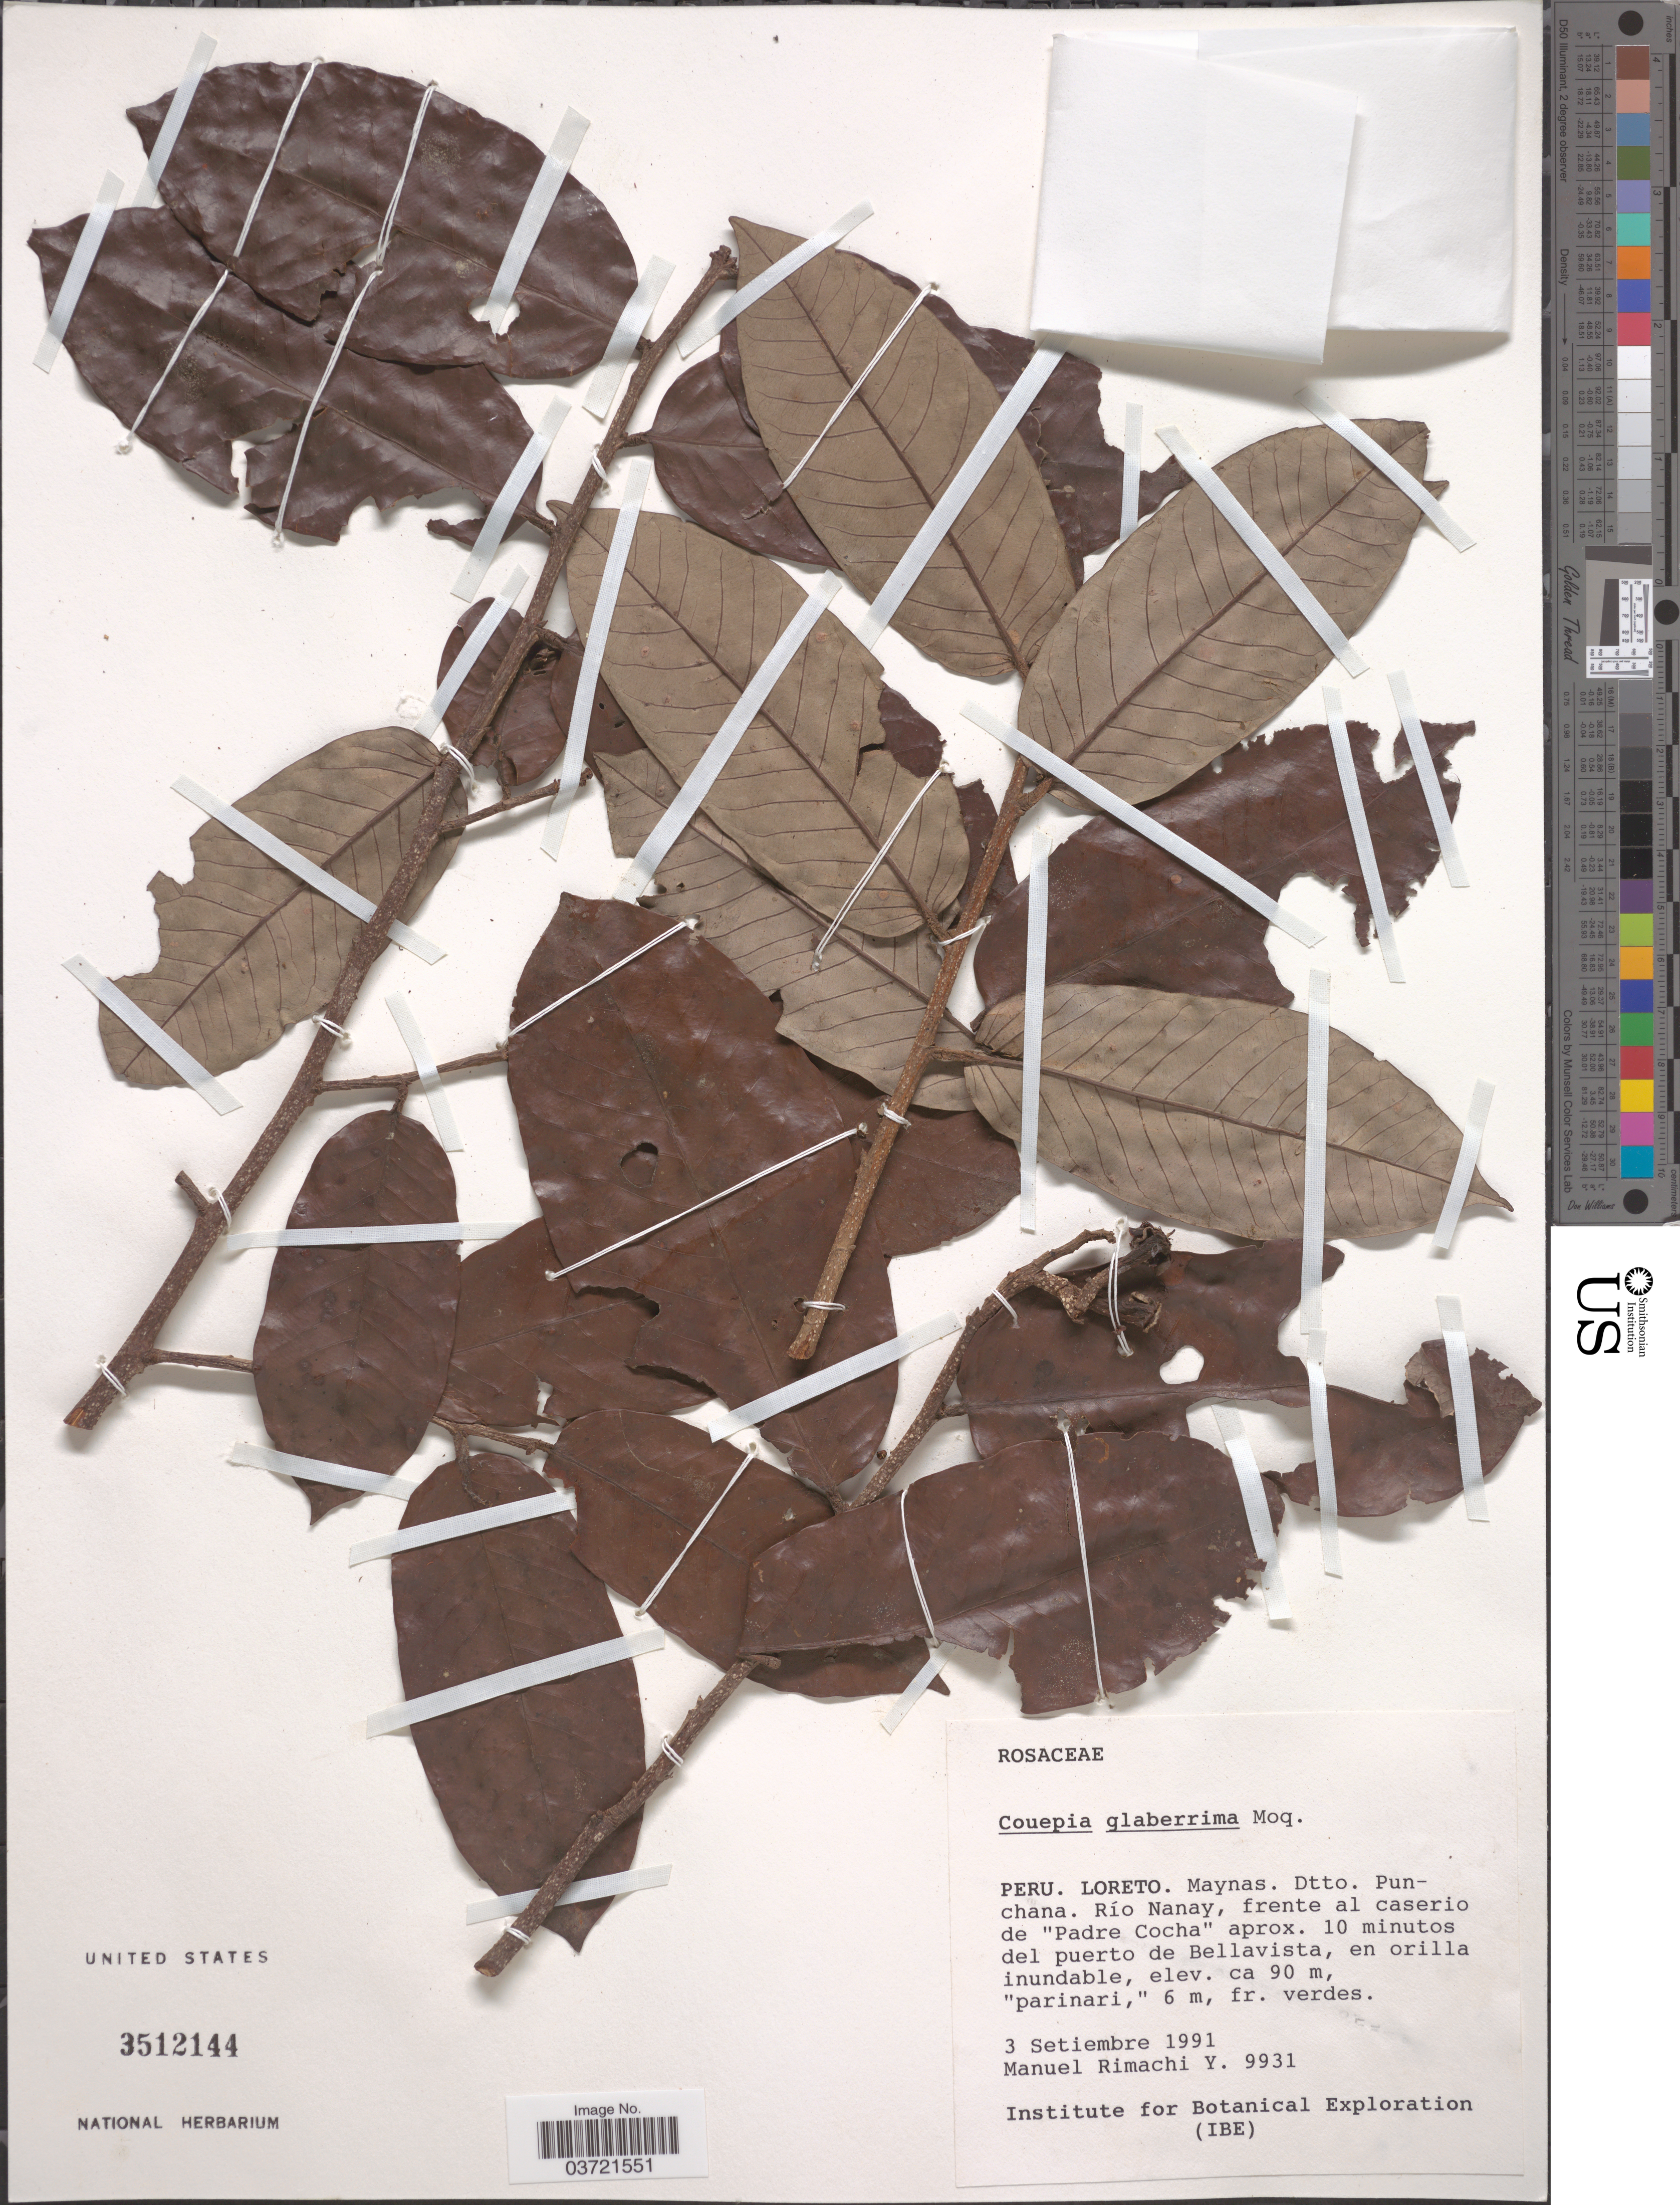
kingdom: Plantae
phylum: Tracheophyta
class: Magnoliopsida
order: Malpighiales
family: Chrysobalanaceae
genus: Couepia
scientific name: Couepia glaberrima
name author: Moq.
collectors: M. Rimachi Y.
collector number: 9931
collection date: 1991-09-03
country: Peru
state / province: Loreto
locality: Maynas. Dtto. Punchana. Río Nanay, frente al caserio de "Padre Cocha" aprox. 10 minutos del puerto de Bellavista.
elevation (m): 90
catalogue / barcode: US 3512144